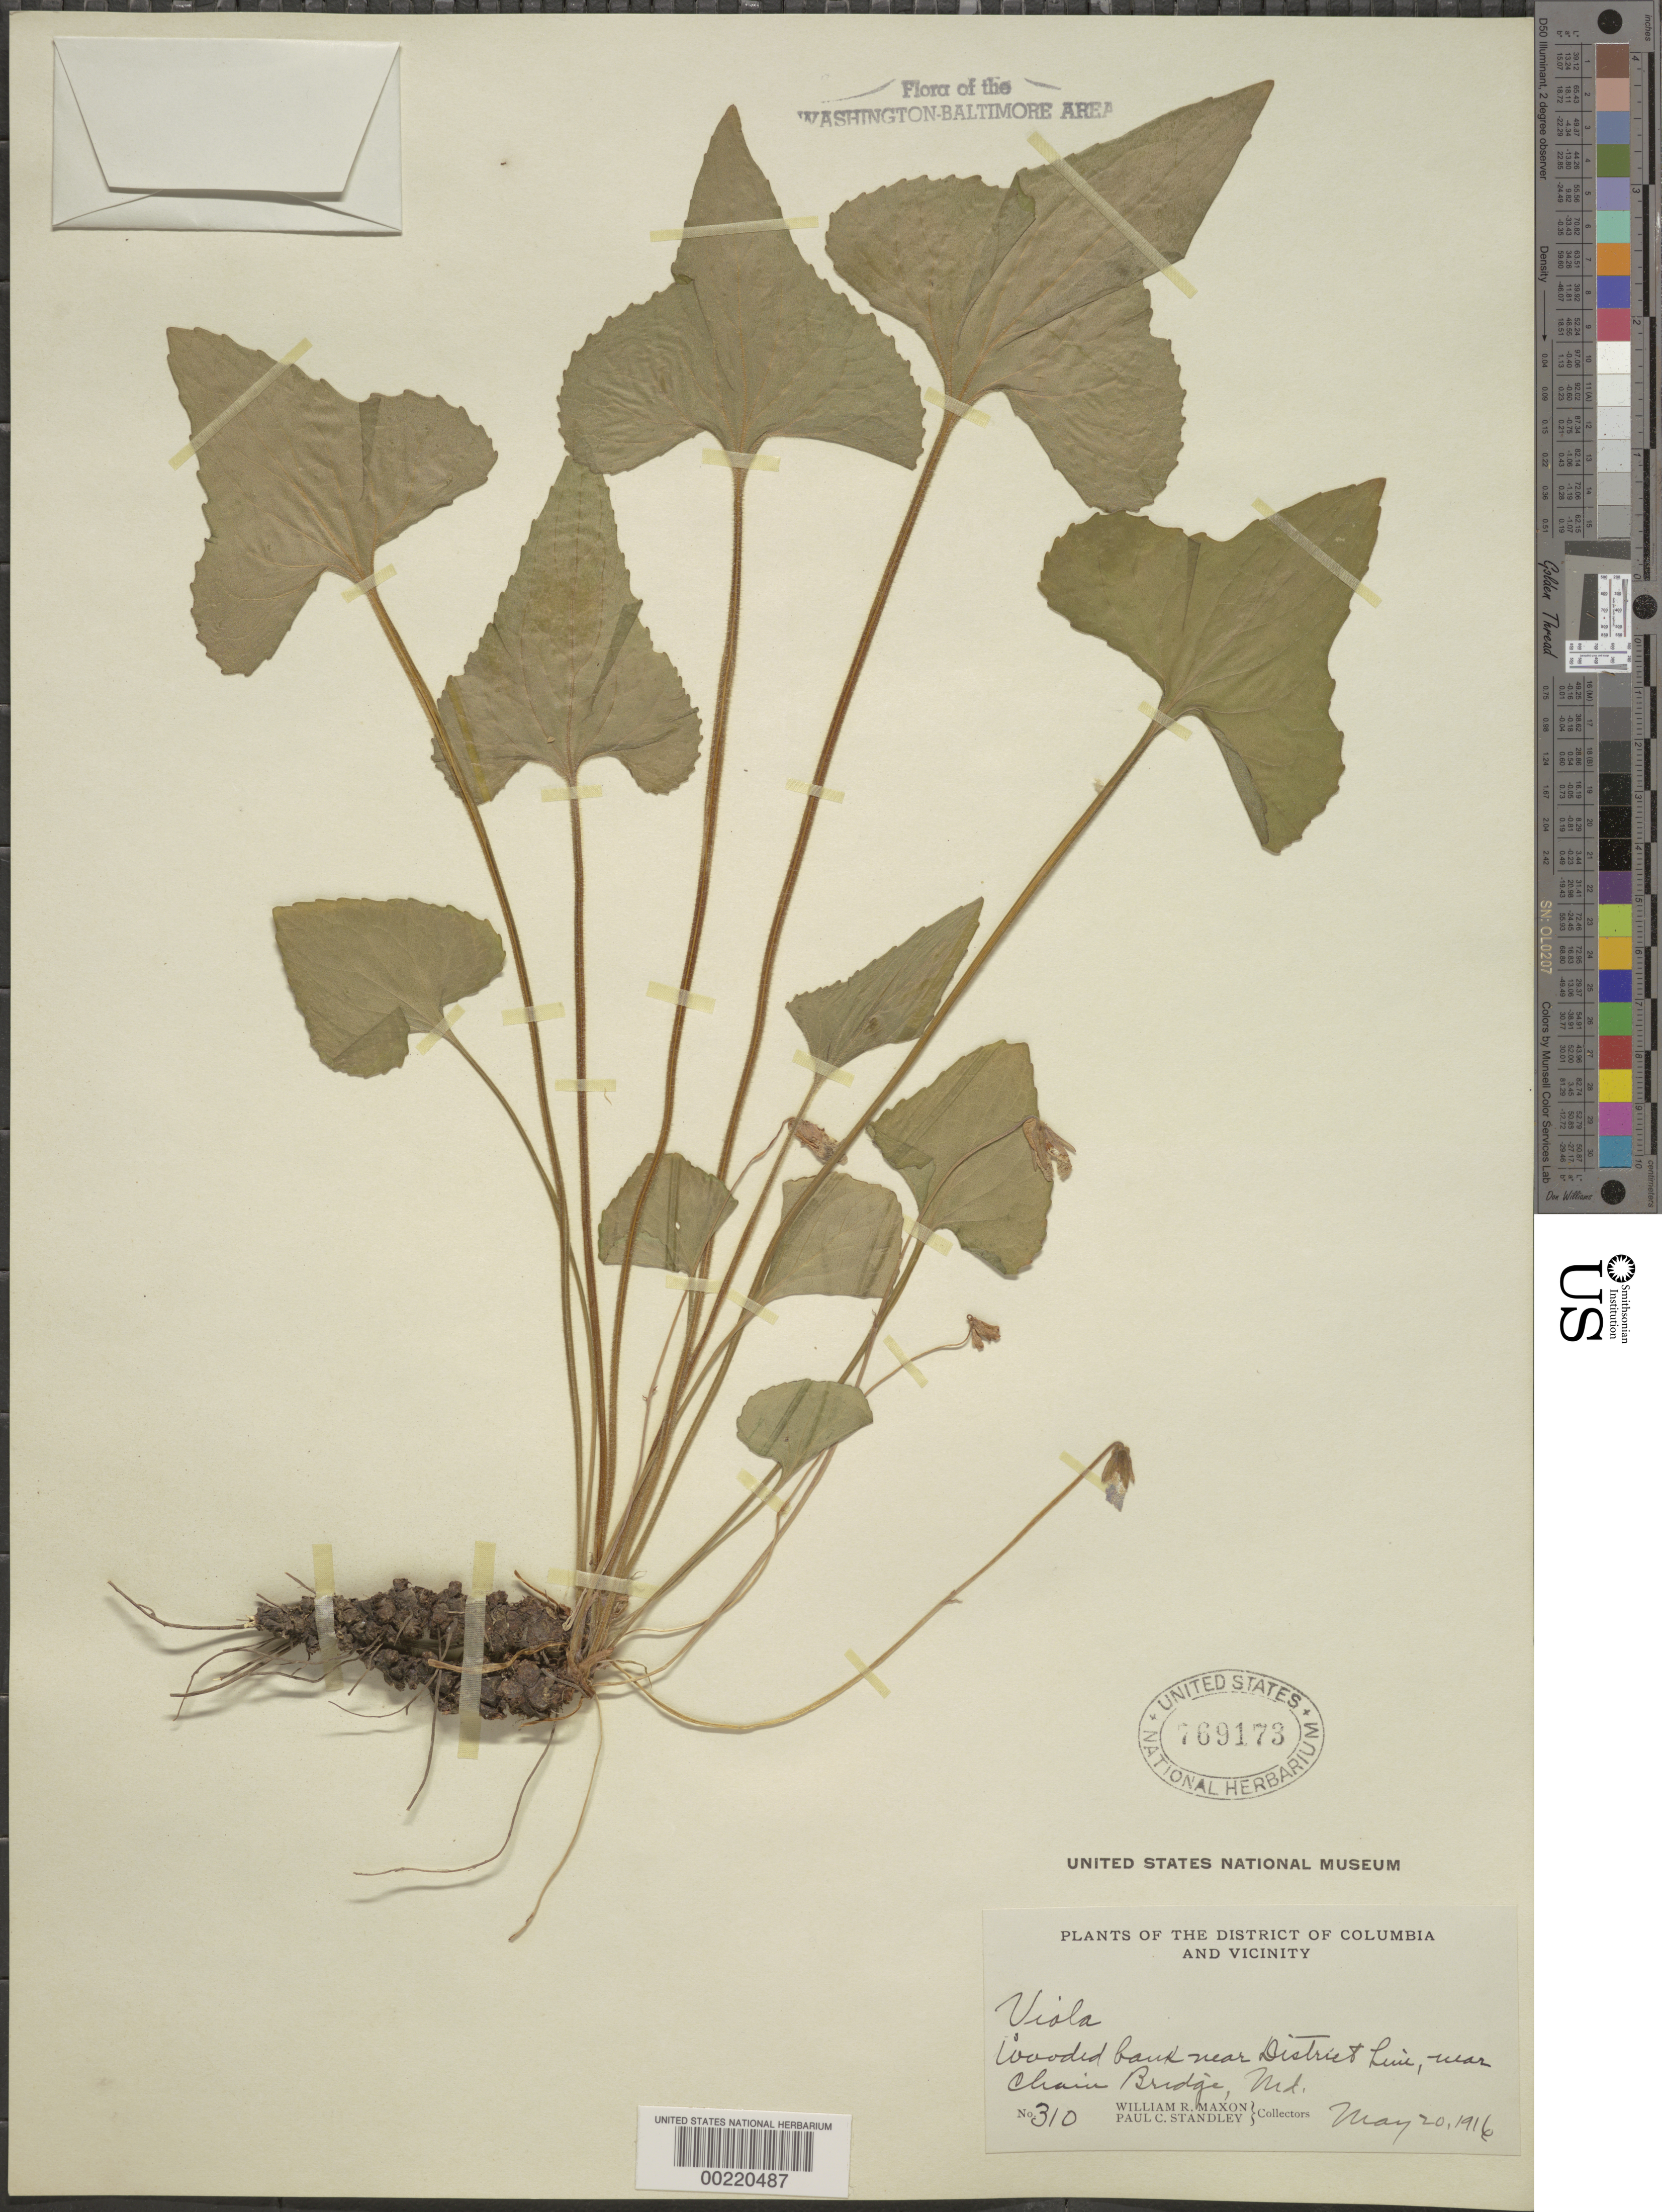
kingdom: Plantae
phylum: Tracheophyta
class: Magnoliopsida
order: Malpighiales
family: Violaceae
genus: Viola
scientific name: Viola sp.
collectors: W. R. Maxon & P. C. Standley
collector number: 310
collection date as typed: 20 May 1916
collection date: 1916-05-20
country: United States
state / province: Maryland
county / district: Montgomery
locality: Above District Line, Chain Bridge vicinity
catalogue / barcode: US 769173